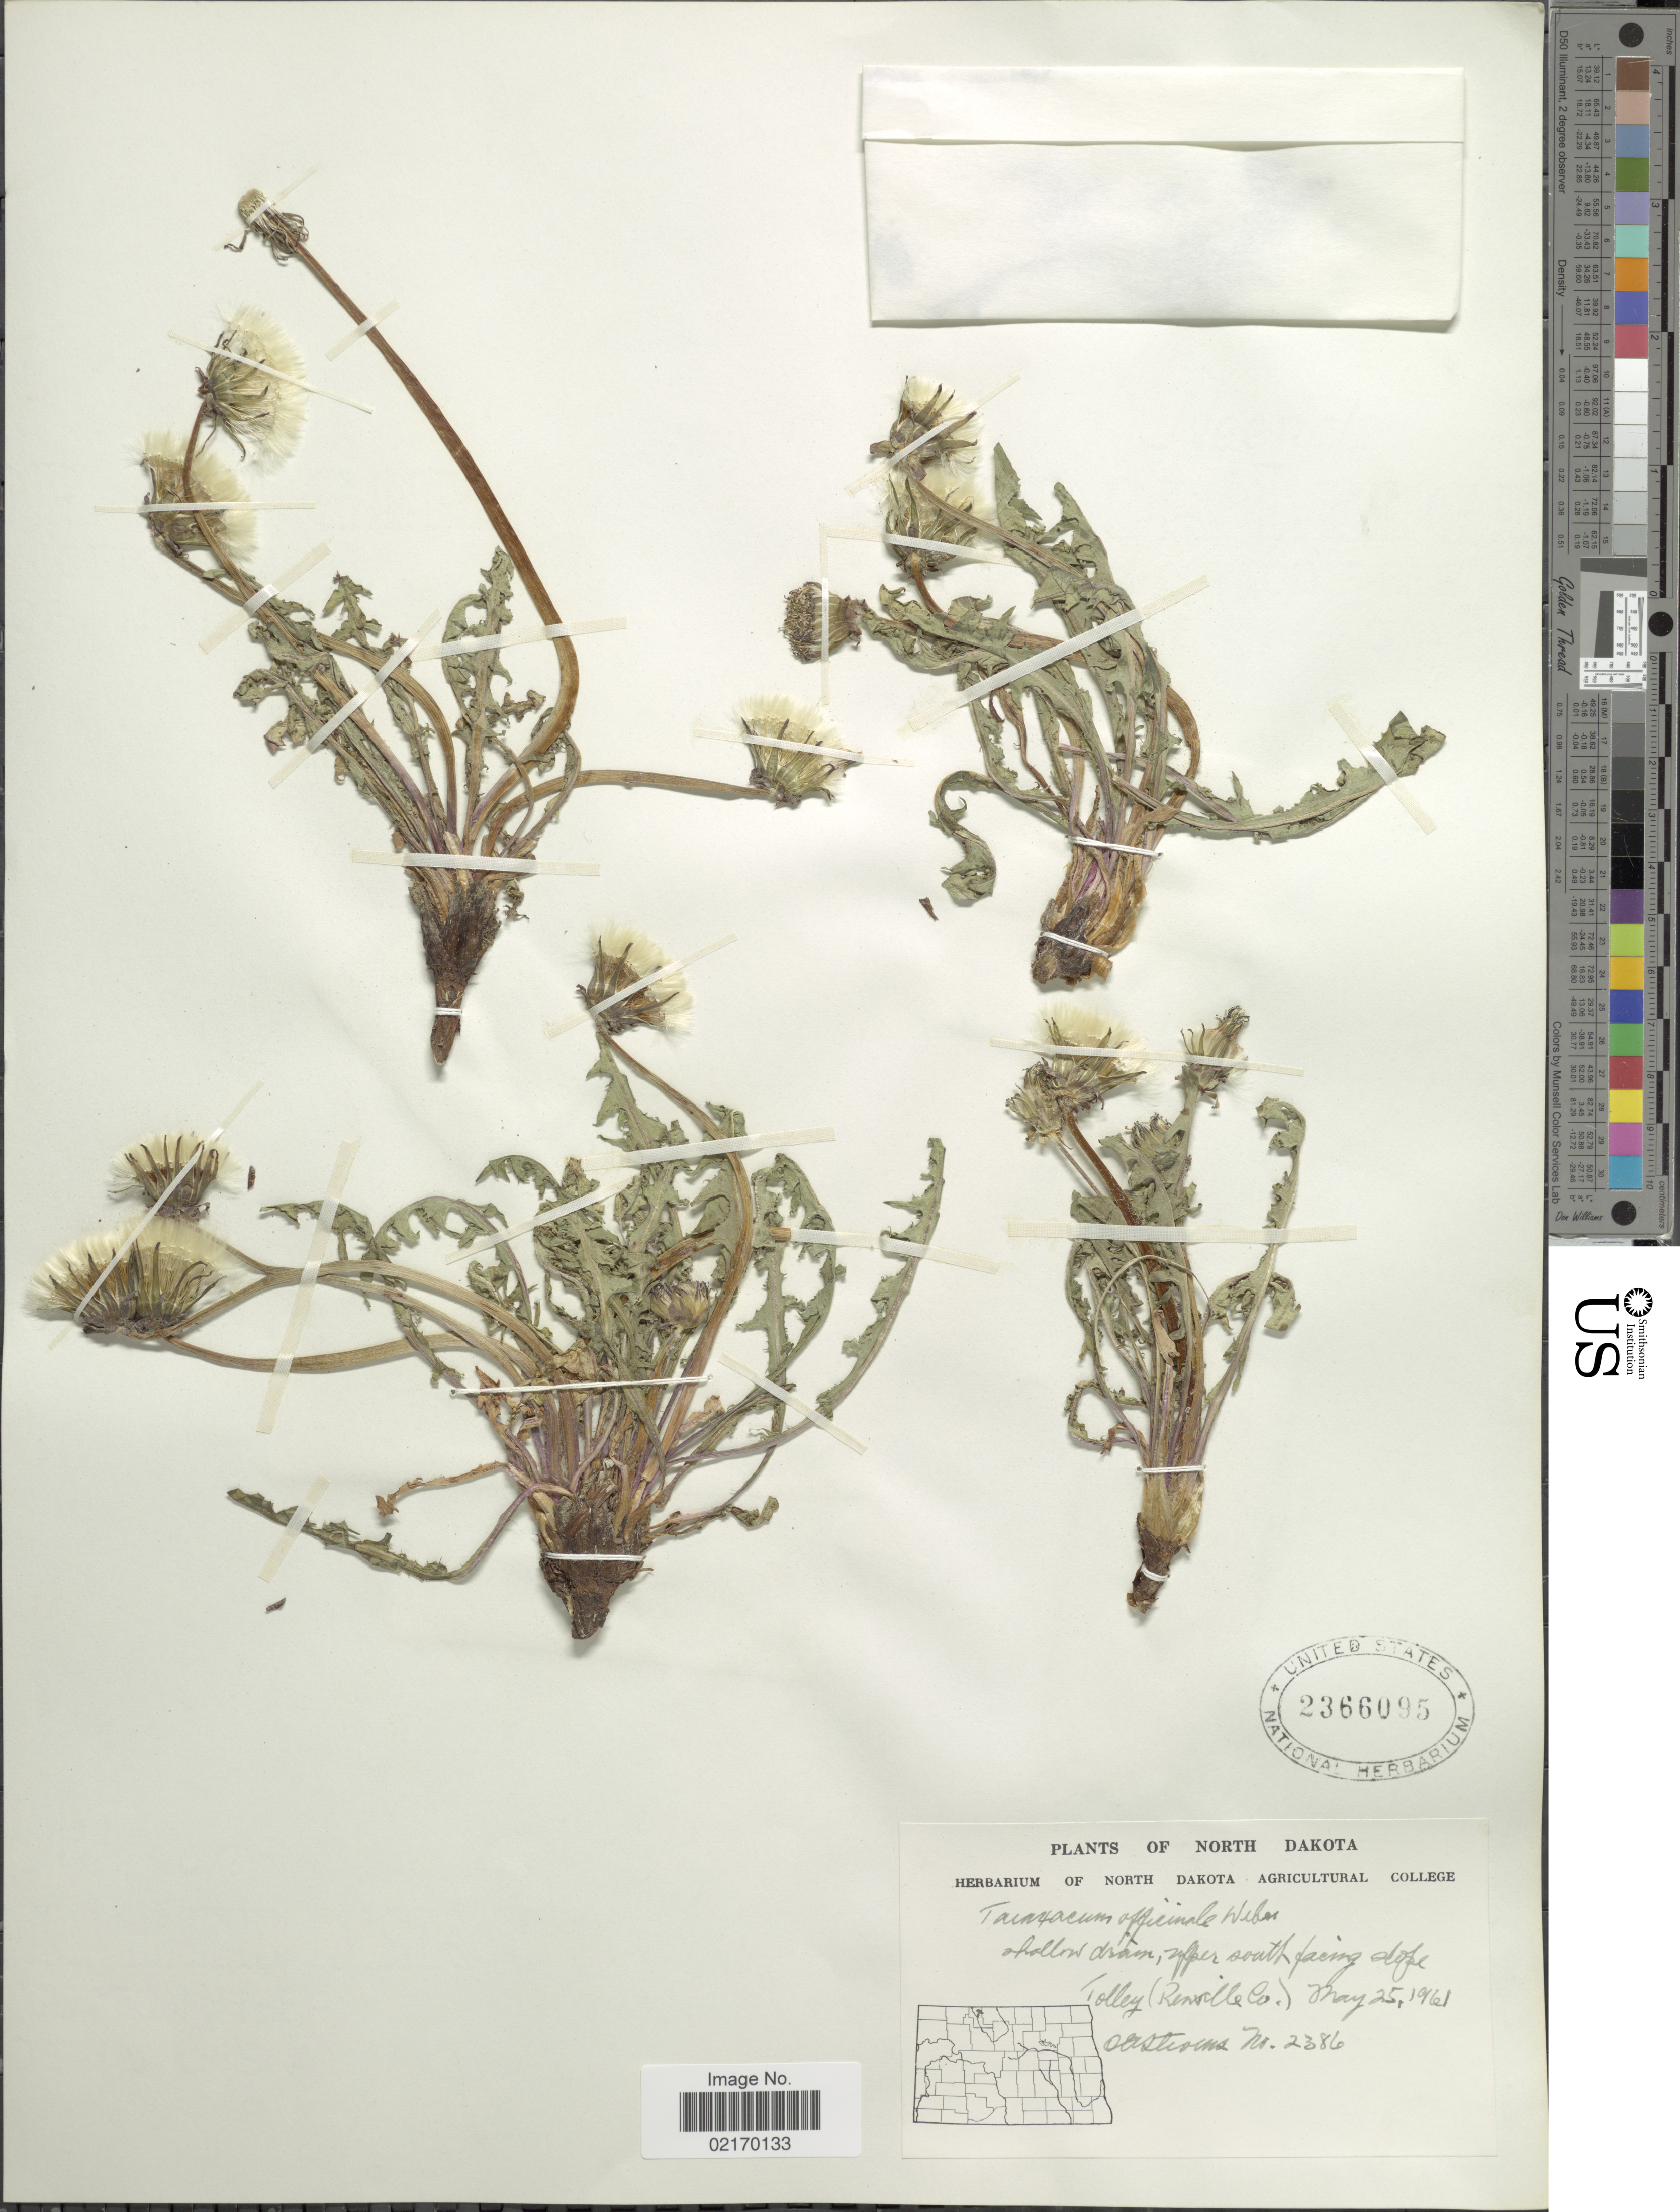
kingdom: Plantae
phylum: Tracheophyta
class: Magnoliopsida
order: Asterales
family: Asteraceae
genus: Taraxacum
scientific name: Taraxacum officinale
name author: G.H. Weber ex F.H. Wigg.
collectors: O. A. Stevens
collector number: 2386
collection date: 1961-05-25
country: United States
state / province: North Dakota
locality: Shallow drain, upper south facing slope, Tolley (Renville Co.)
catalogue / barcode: US 2366095